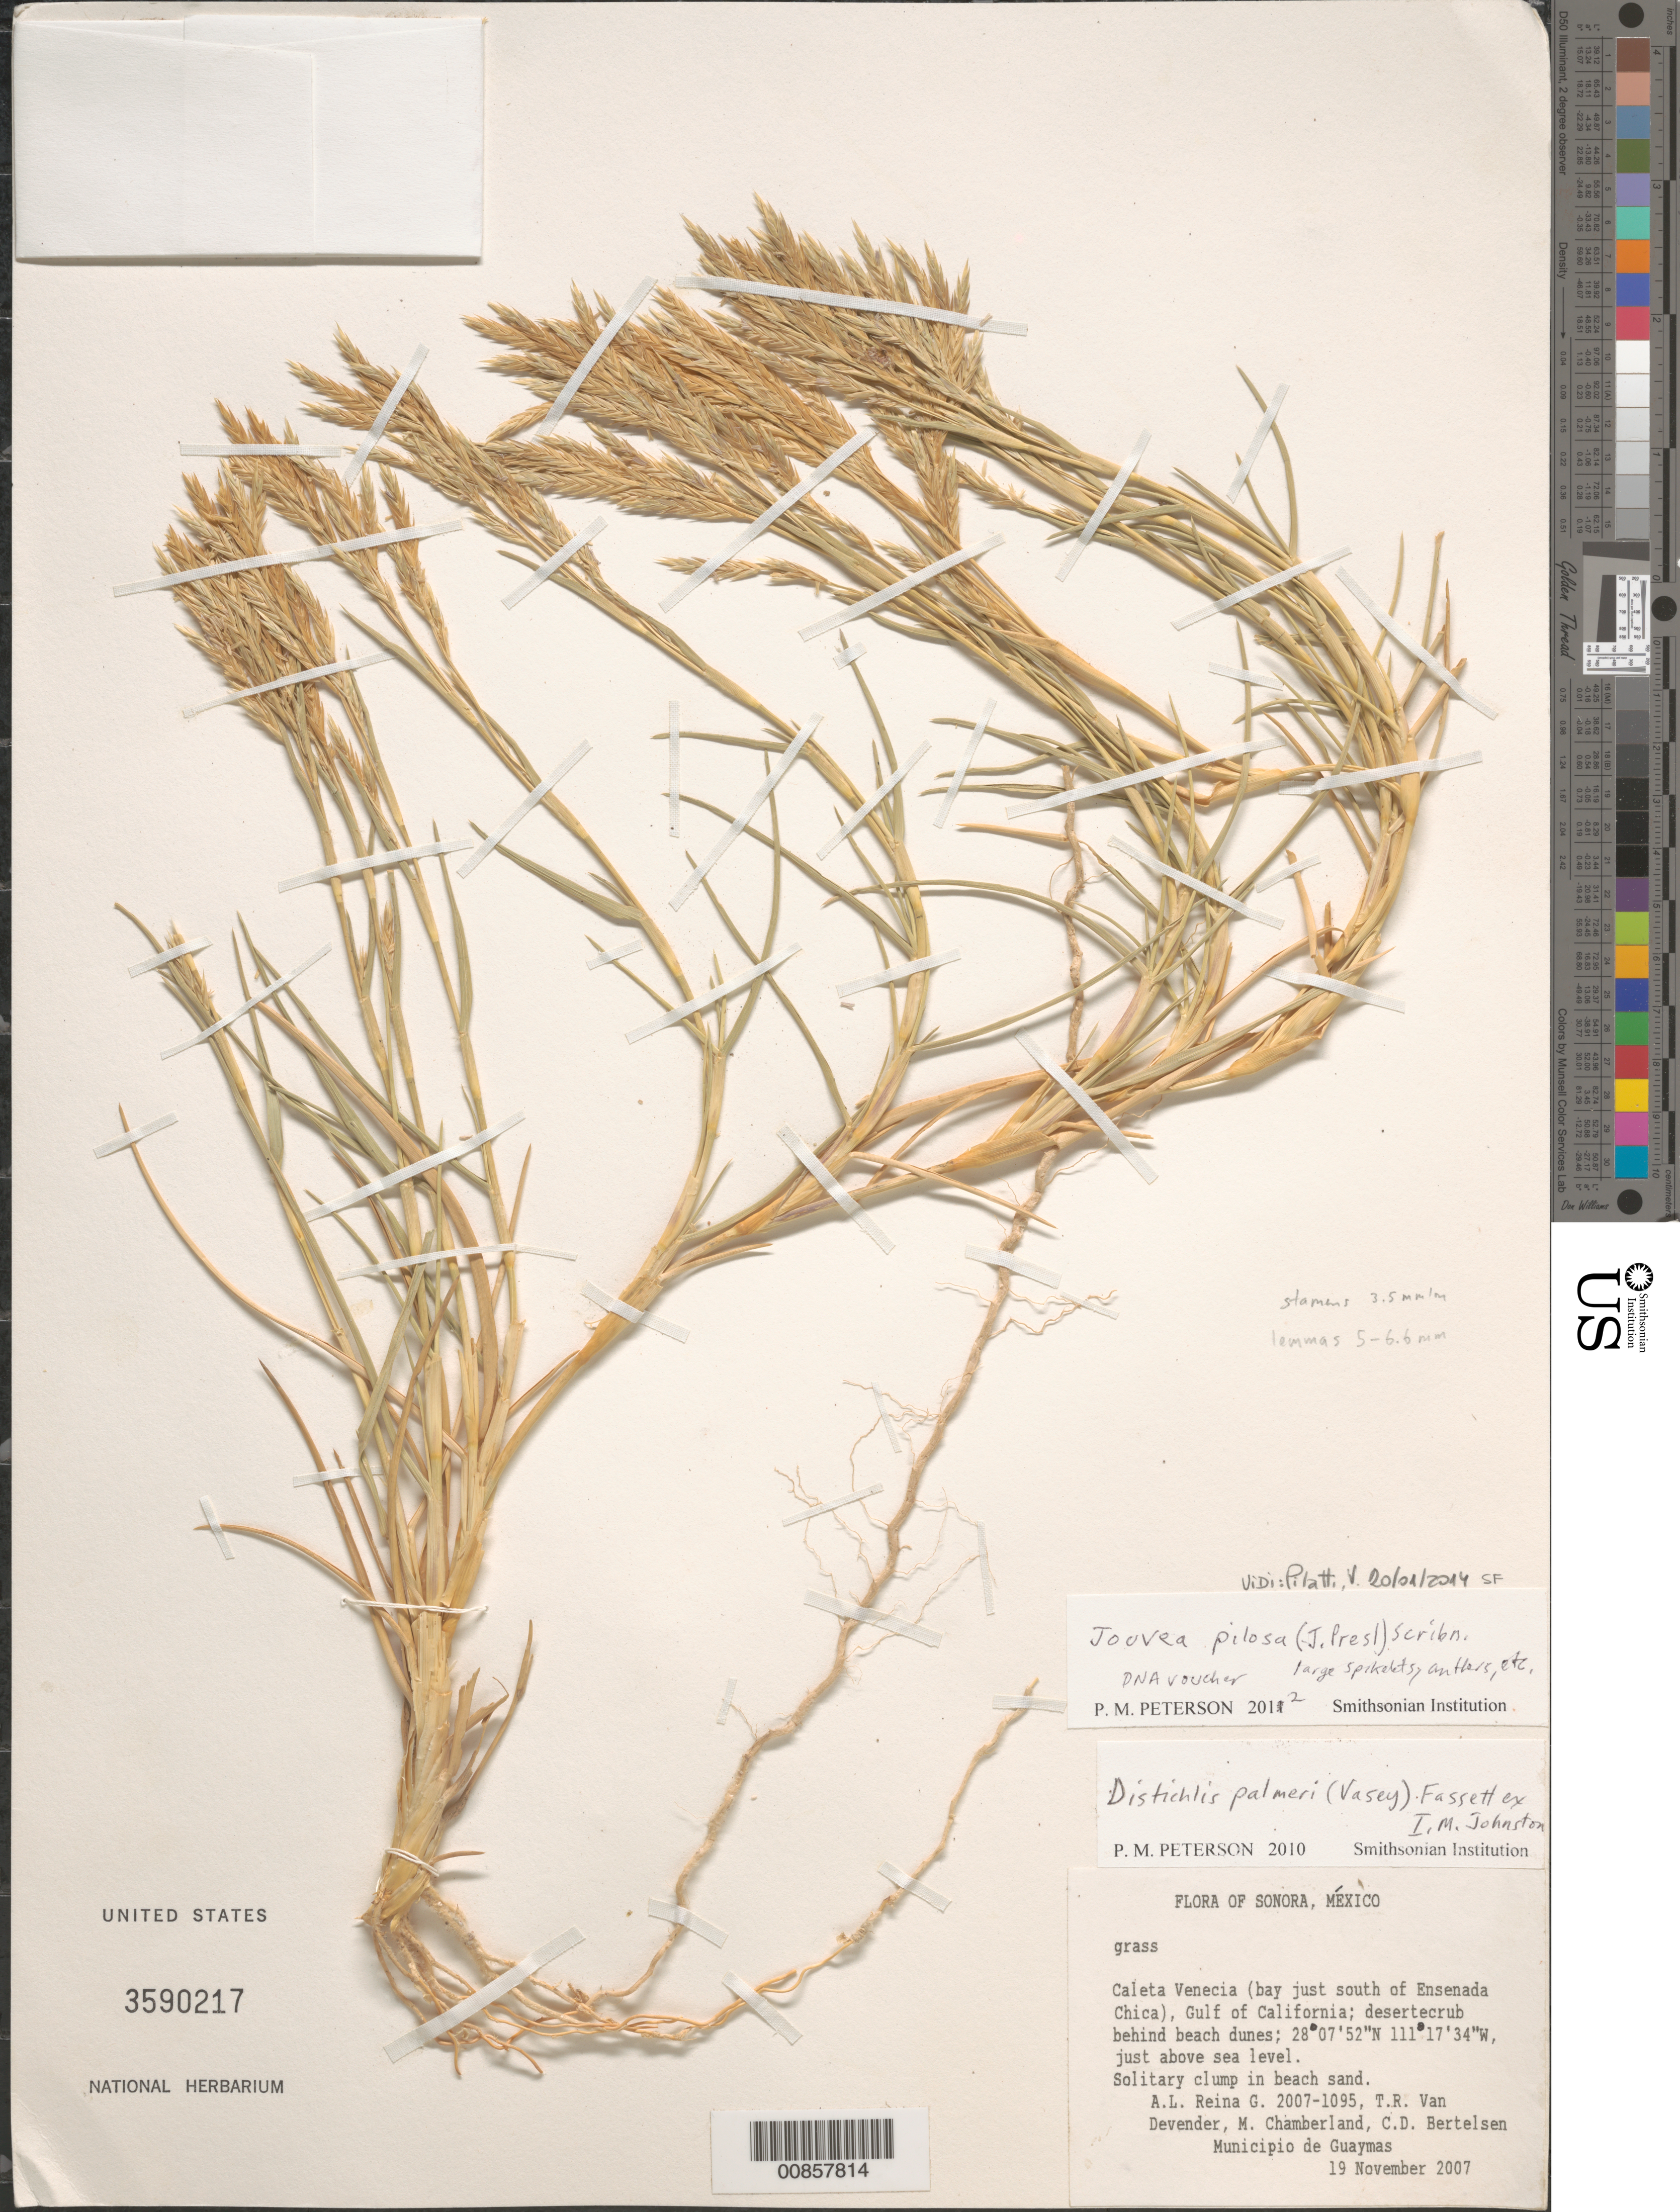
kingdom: Plantae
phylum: Tracheophyta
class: Liliopsida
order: Poales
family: Poaceae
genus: Jouvea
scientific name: Jouvea pilosa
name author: (J. Presl) Scribn.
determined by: Peterson, Paul M., (BOT), Smithsonian Institution - National Museum of Natural History (UNITED STATES)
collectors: A. L. Reina G., T. R. Van Devender, M. Chamberland & C. D. Bertelsen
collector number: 2007-1095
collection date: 2007-11-19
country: Mexico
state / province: Sonora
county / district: Guaymas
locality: Caleta Venecia (bay just S of Ensenada Chica) Gulf of California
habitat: Desert scrub behind beach dunes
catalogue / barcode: US 3590217